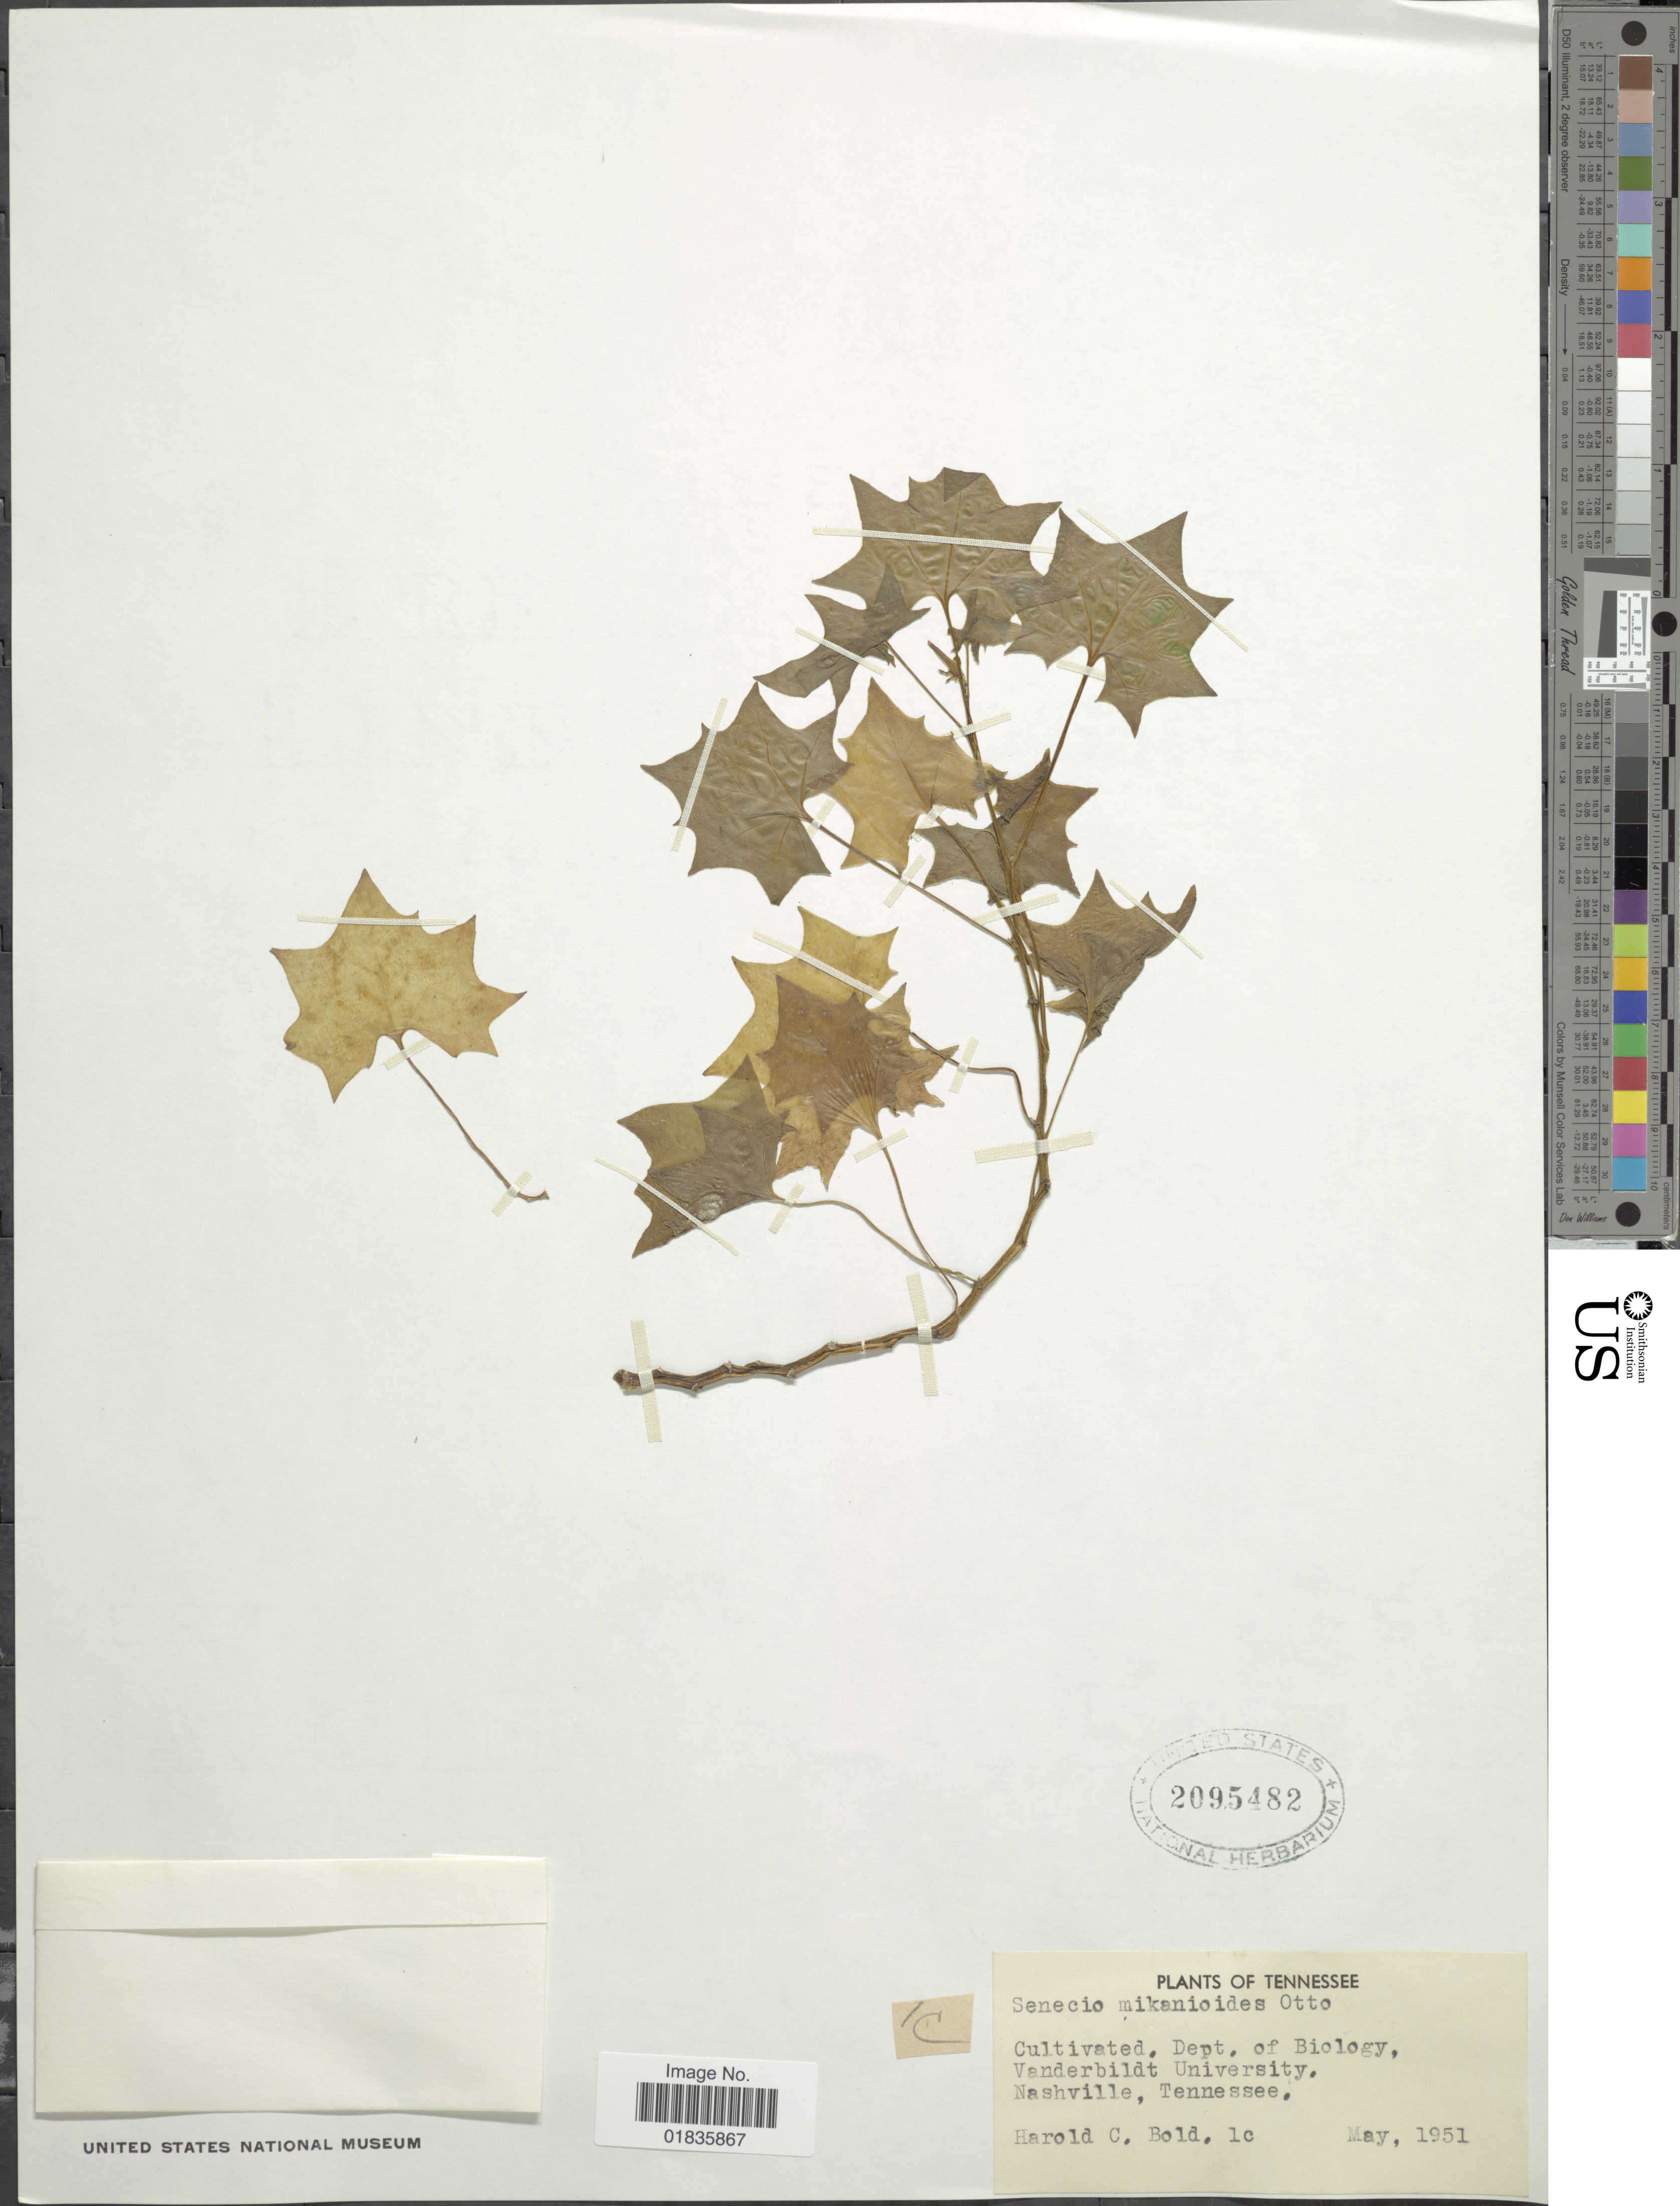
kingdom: Plantae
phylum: Tracheophyta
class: Magnoliopsida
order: Asterales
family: Asteraceae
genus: Senecio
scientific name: Senecio mikanioides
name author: Otto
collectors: H. Bold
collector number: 1c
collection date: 1951-05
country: United States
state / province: Tennessee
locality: Cultivatedm Dept. of Biology, Vanderbildt University, Nashville.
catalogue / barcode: US 2095482